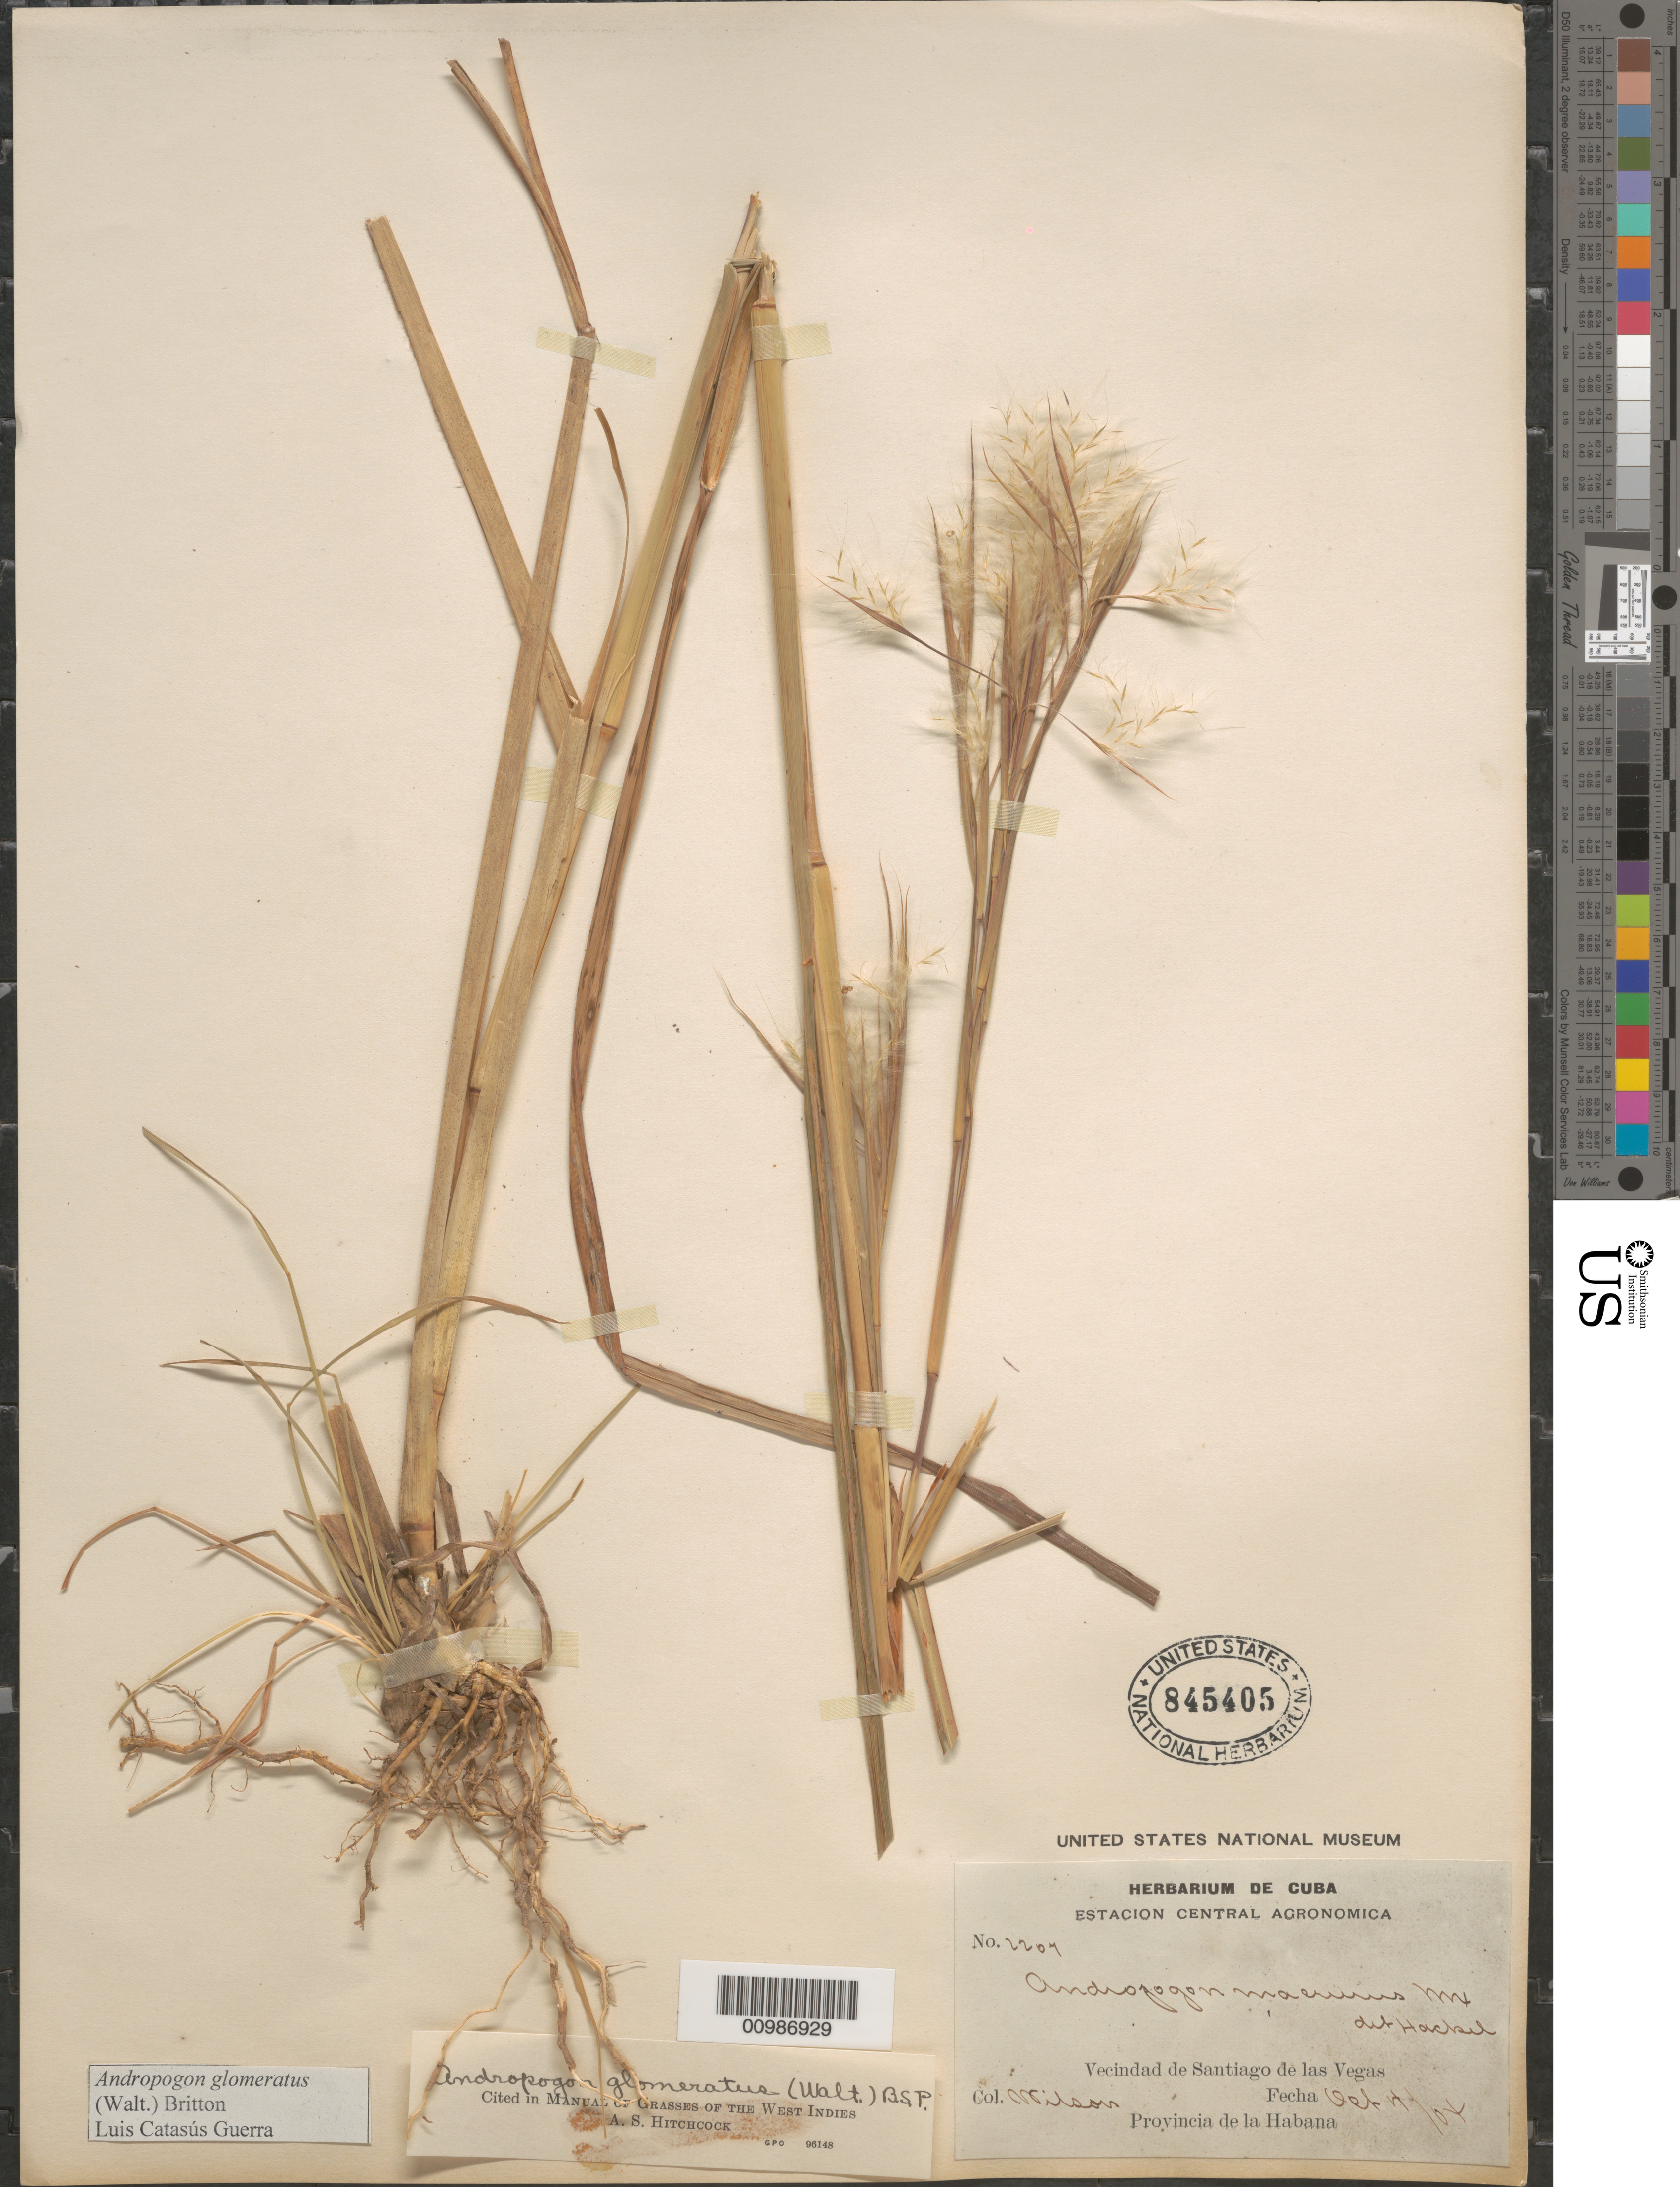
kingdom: Plantae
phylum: Tracheophyta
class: Liliopsida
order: Poales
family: Poaceae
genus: Andropogon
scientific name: Andropogon glomeratus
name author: (Walter) Britton, Stearns & Poggenb.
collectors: -- Wilson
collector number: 2204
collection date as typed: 04 Oct 1904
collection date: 1904-10-04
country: Cuba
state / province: La Habana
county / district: Municipio Boyeros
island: Cuba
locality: Santiago de las Vegas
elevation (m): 97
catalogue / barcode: US 845405